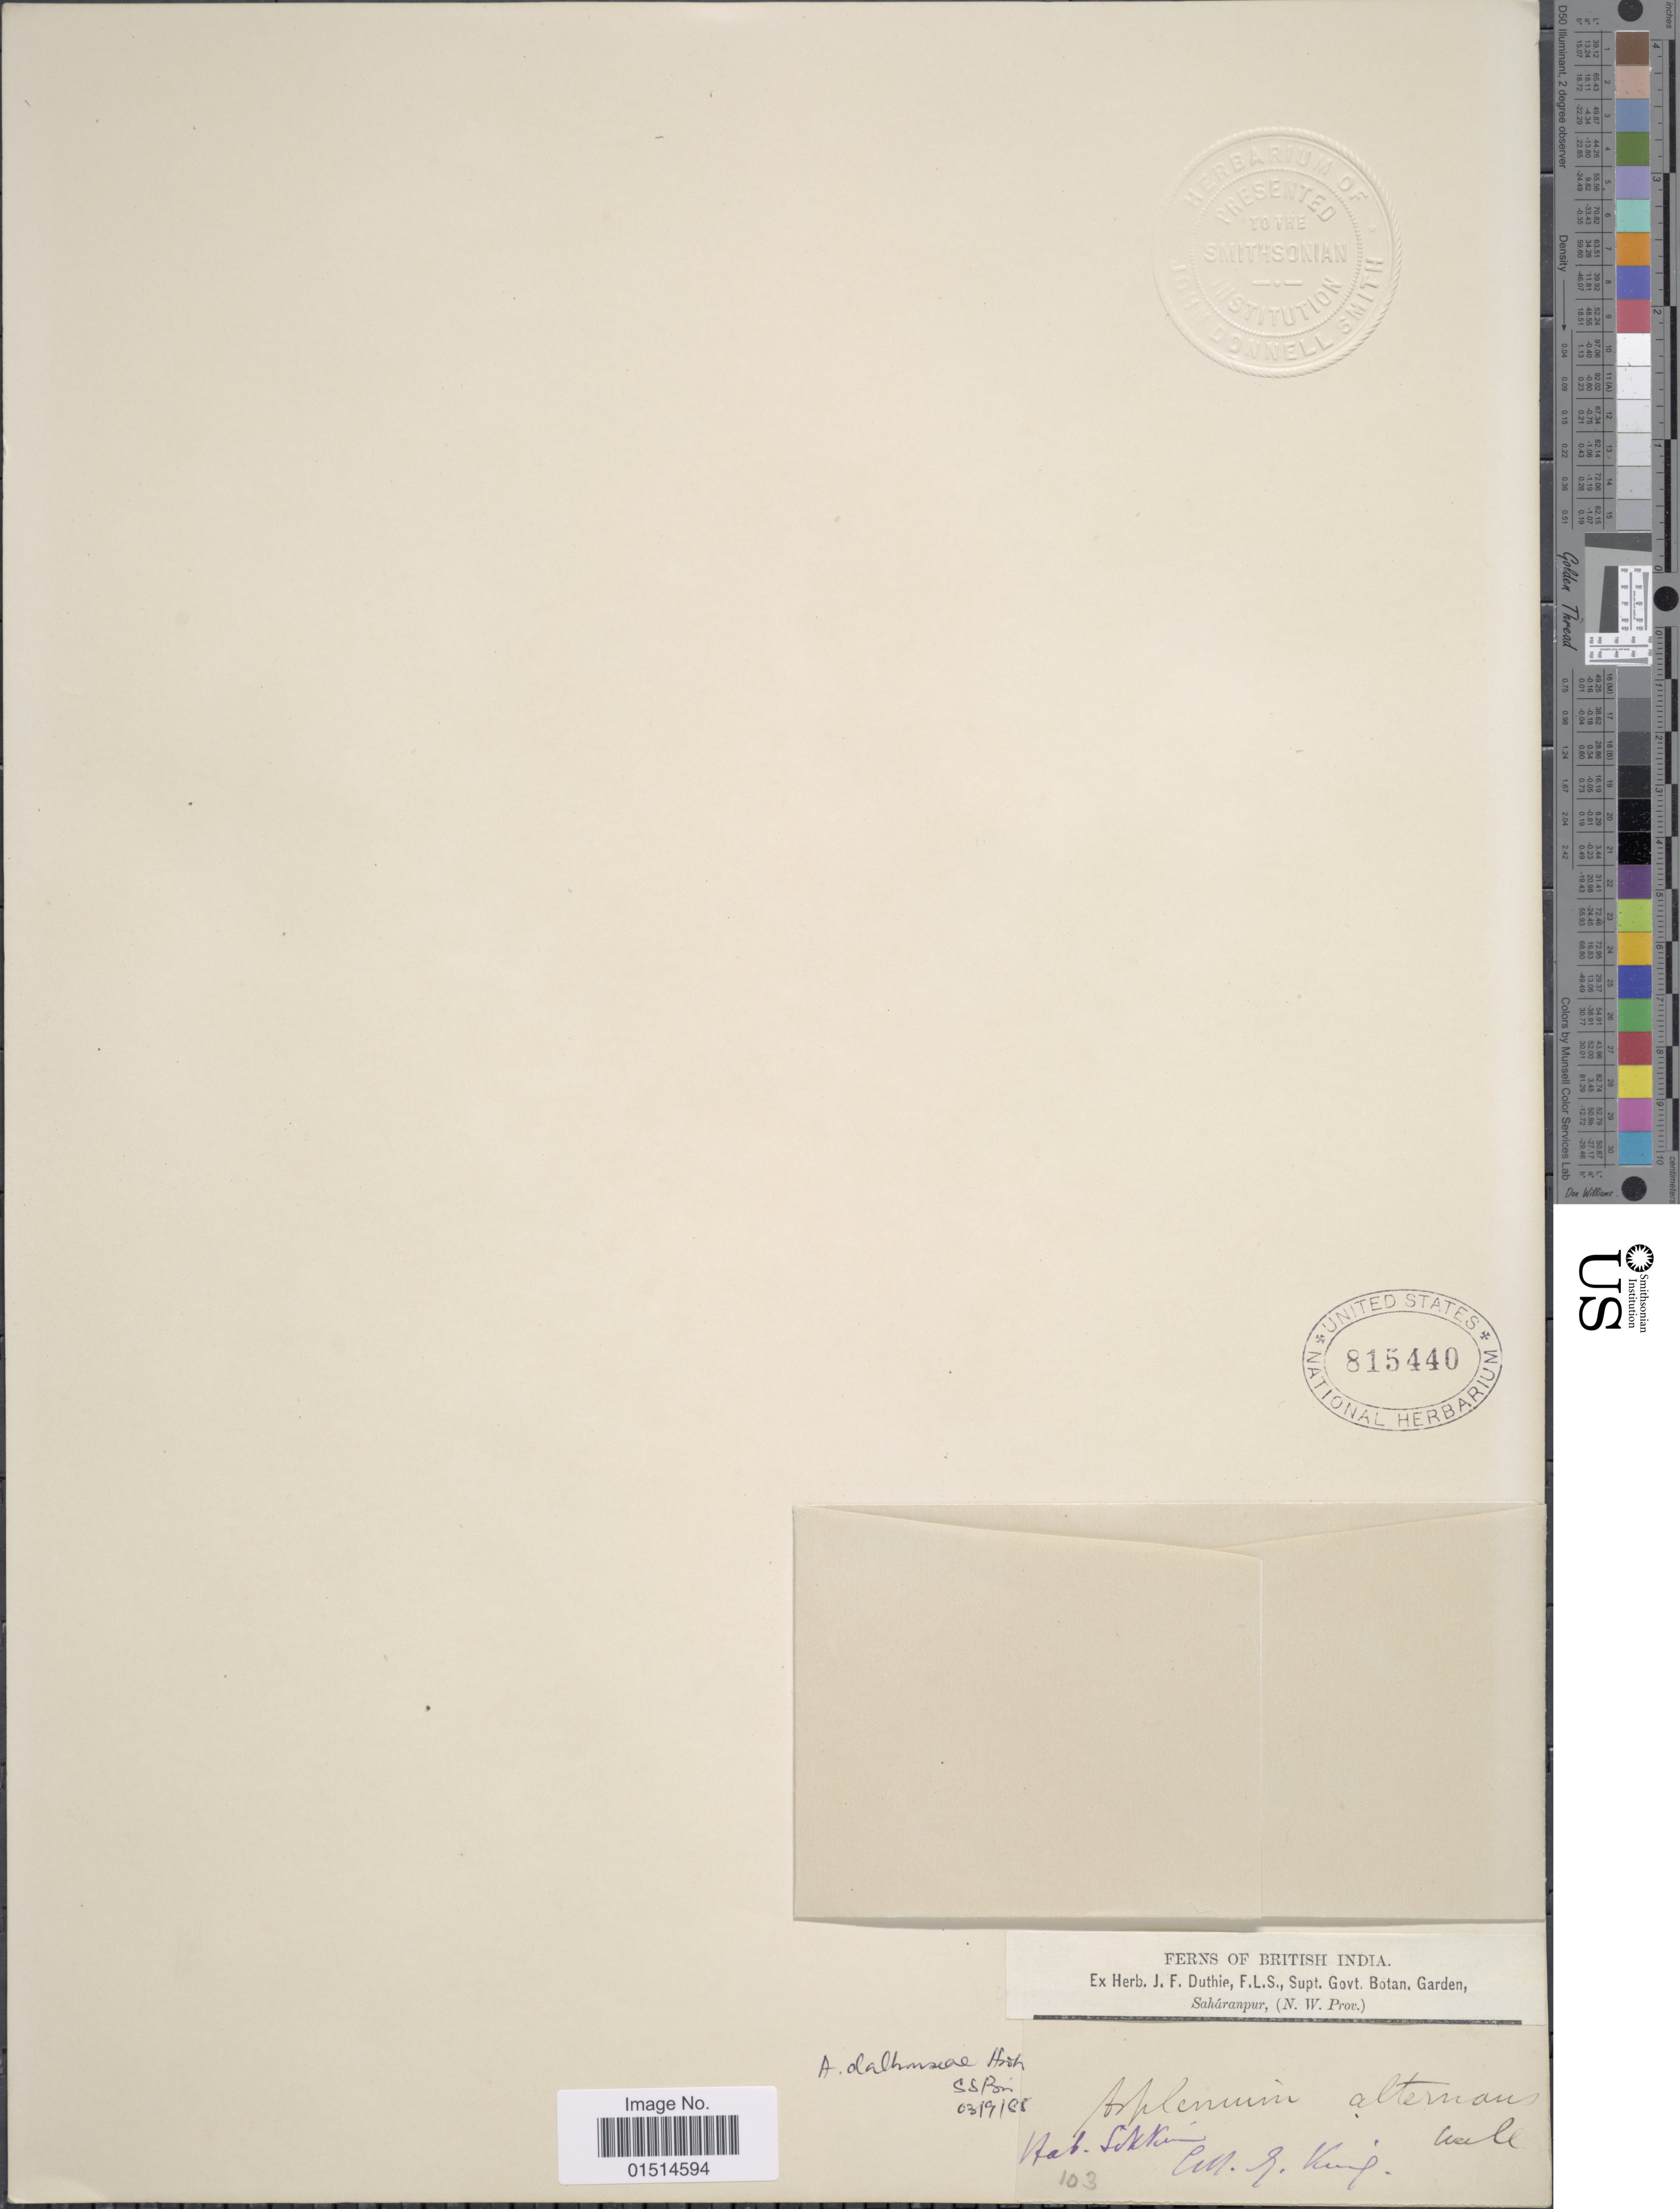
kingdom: Plantae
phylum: Tracheophyta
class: Polypodiopsida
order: Polypodiales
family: Aspleniaceae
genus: Asplenium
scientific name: Asplenium dalhousiae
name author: Hook.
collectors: ex herb. J. F. Duthie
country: India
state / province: Sikkim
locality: British India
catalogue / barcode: US 815440